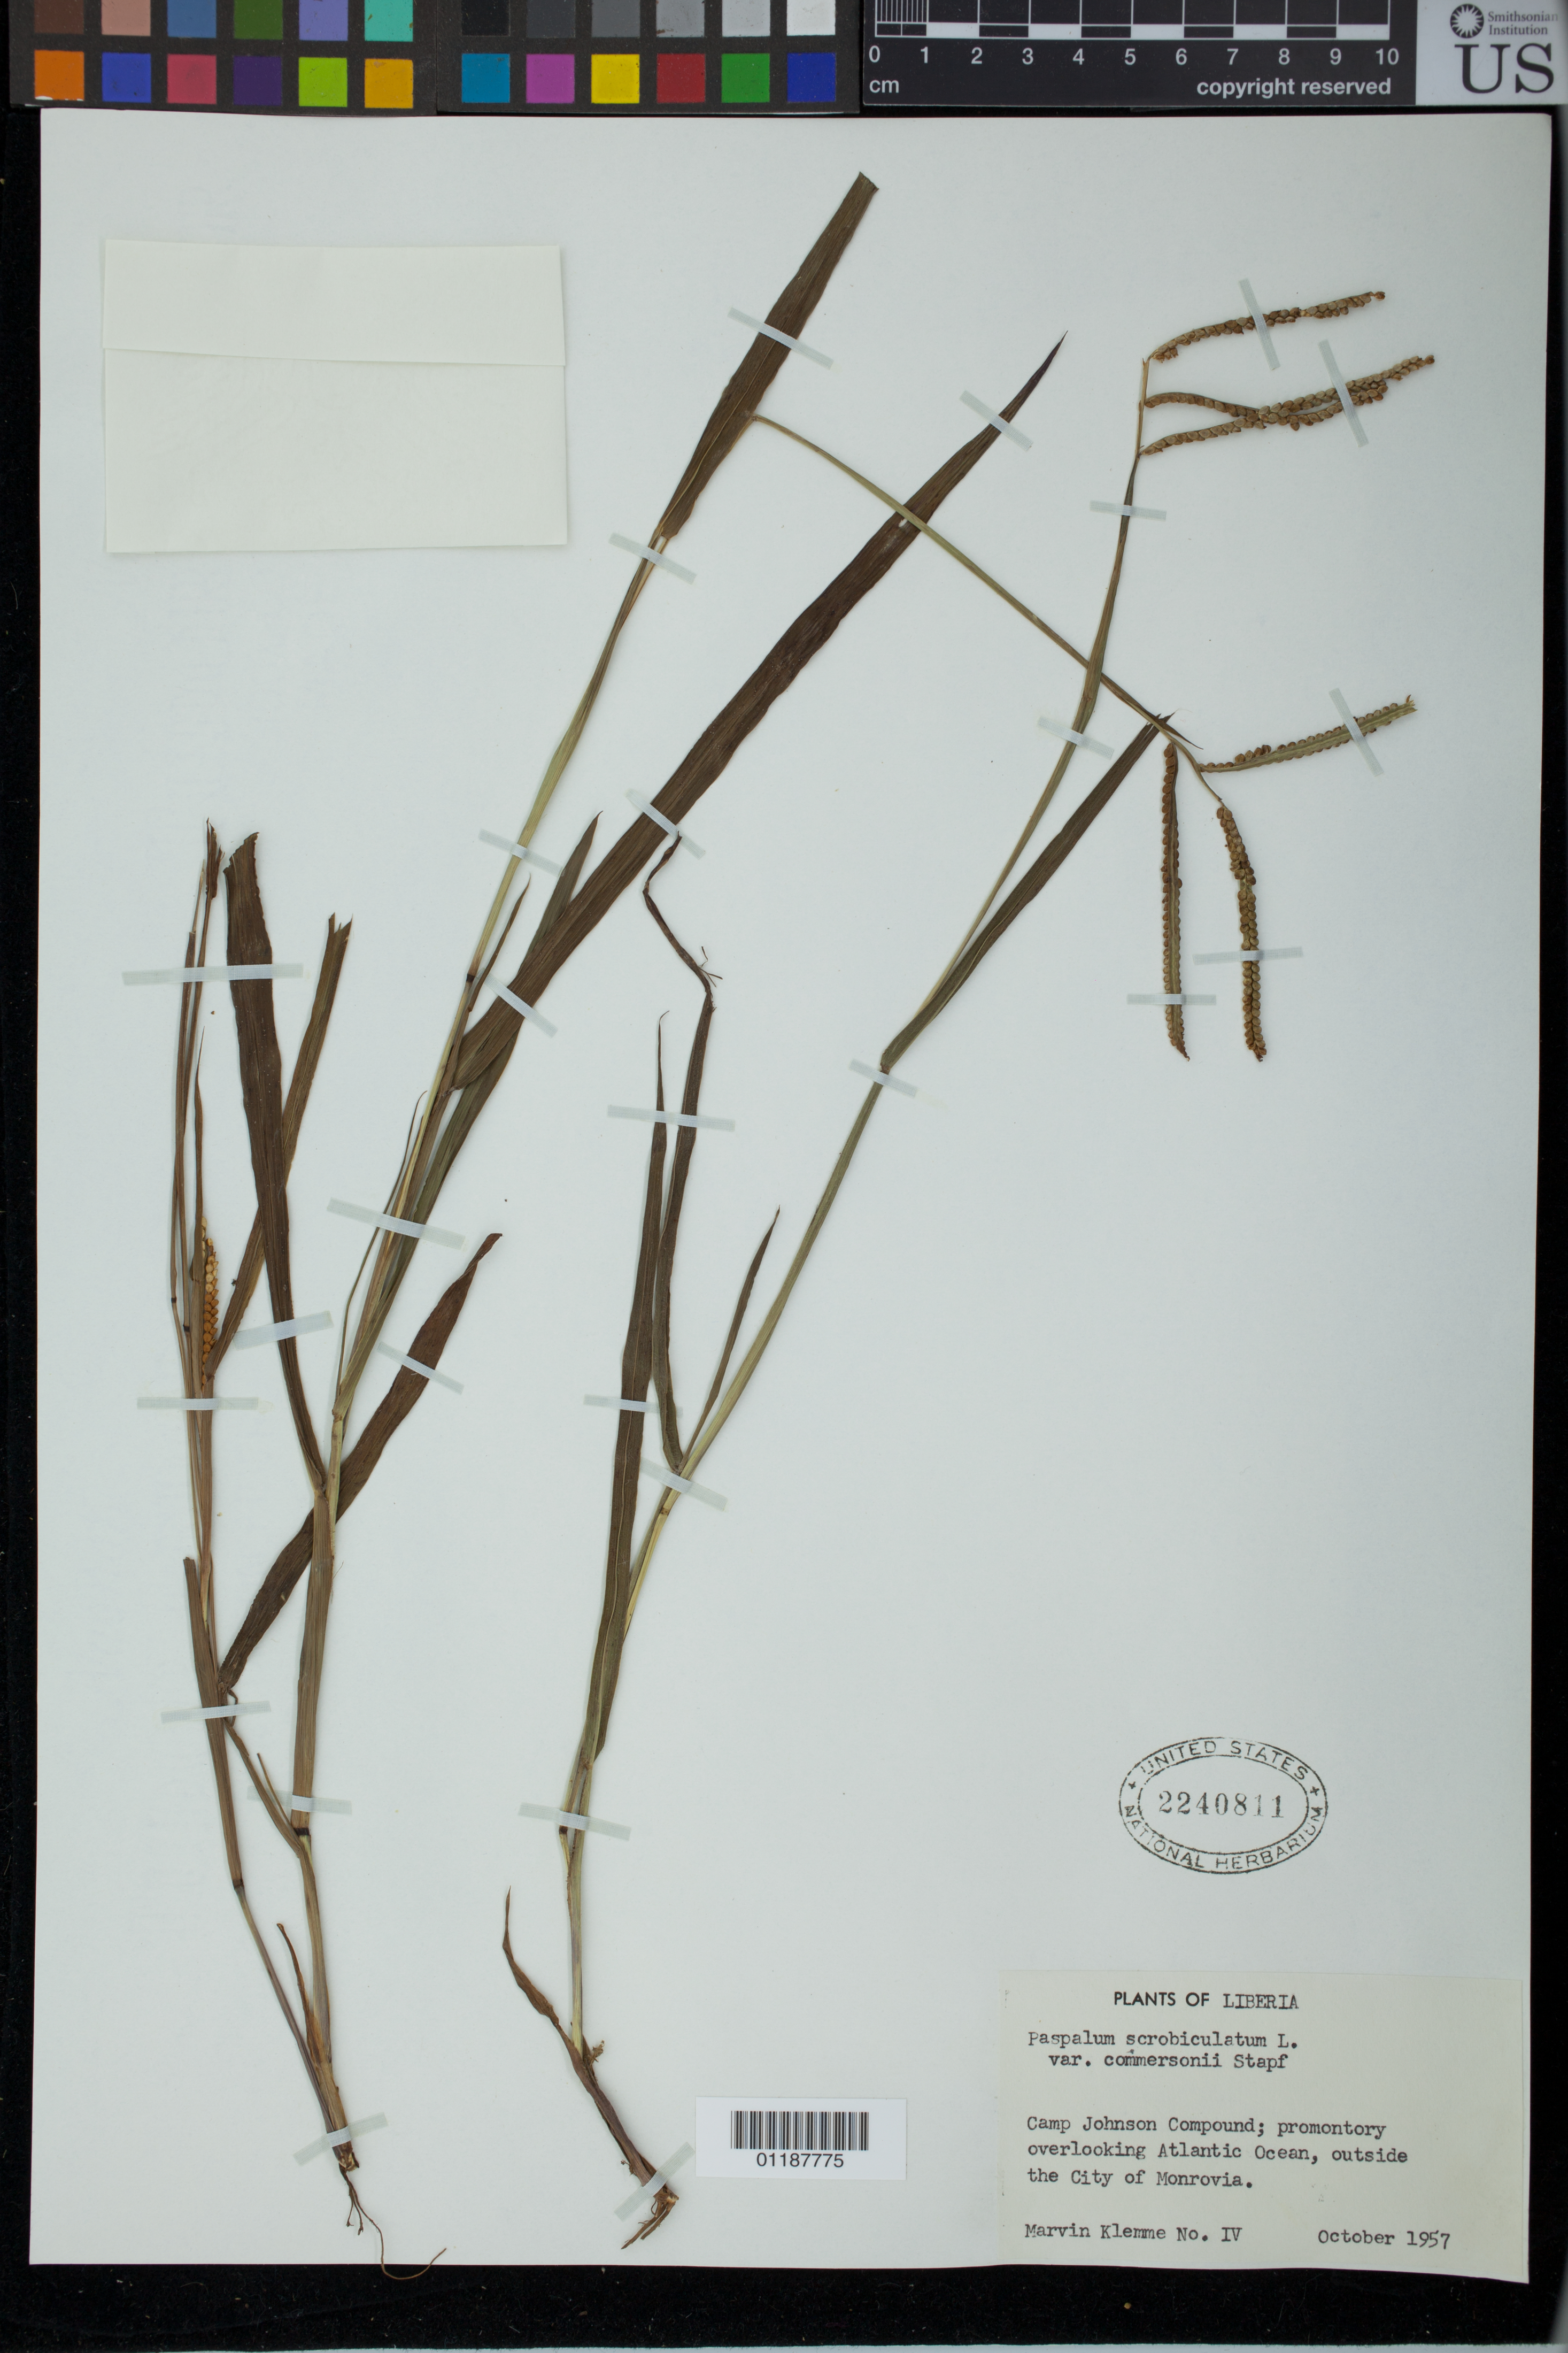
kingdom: Plantae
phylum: Tracheophyta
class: Liliopsida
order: Poales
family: Poaceae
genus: Paspalum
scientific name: Paspalum scrobiculatum var. commersonii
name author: Stapf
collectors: M. Klemme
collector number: IV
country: Liberia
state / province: Montserrado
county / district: Monrovia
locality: Camp Johnson Compound, promontory overlooking Atlantic Ocean, outside the City of Monrovia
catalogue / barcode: US 2240811